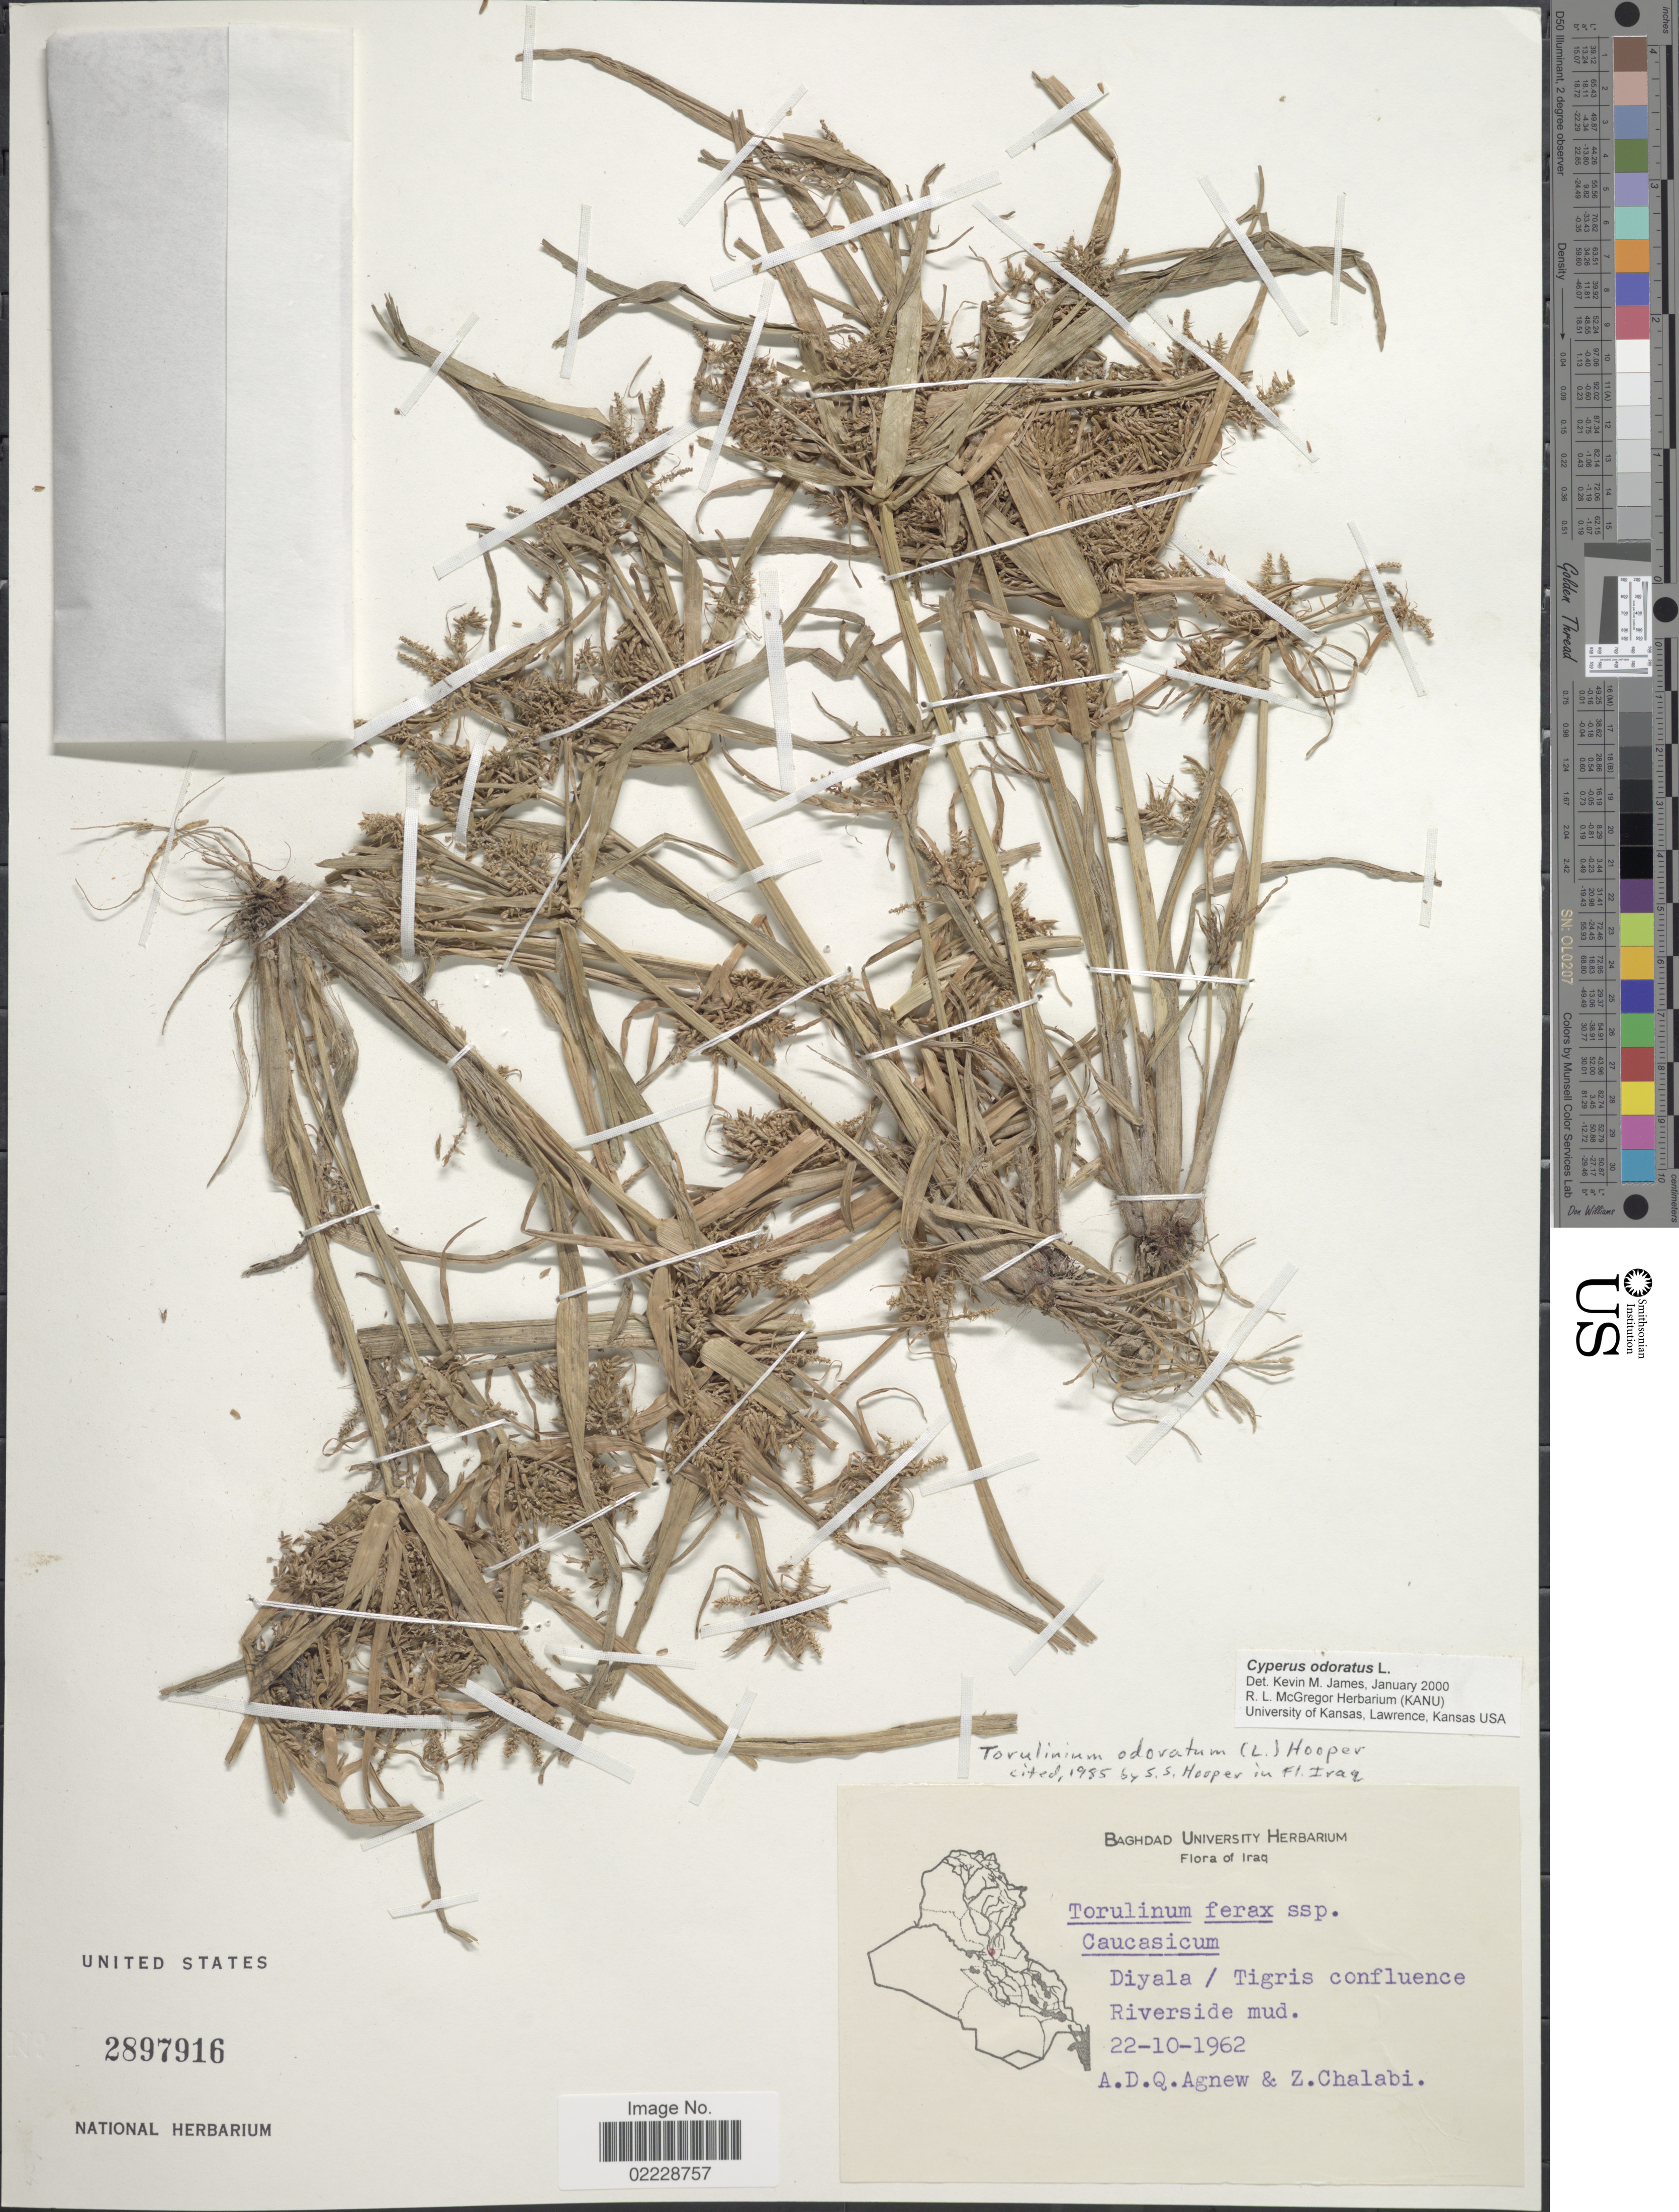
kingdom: Plantae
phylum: Tracheophyta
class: Liliopsida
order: Poales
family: Cyperaceae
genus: Cyperus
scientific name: Cyperus odoratus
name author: L.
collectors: A. D. Agnew & Z. Chalabi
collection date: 1962-10-22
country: Iraq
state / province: Diyala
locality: Tigris confluence Riverside mud.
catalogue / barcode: US 2897916